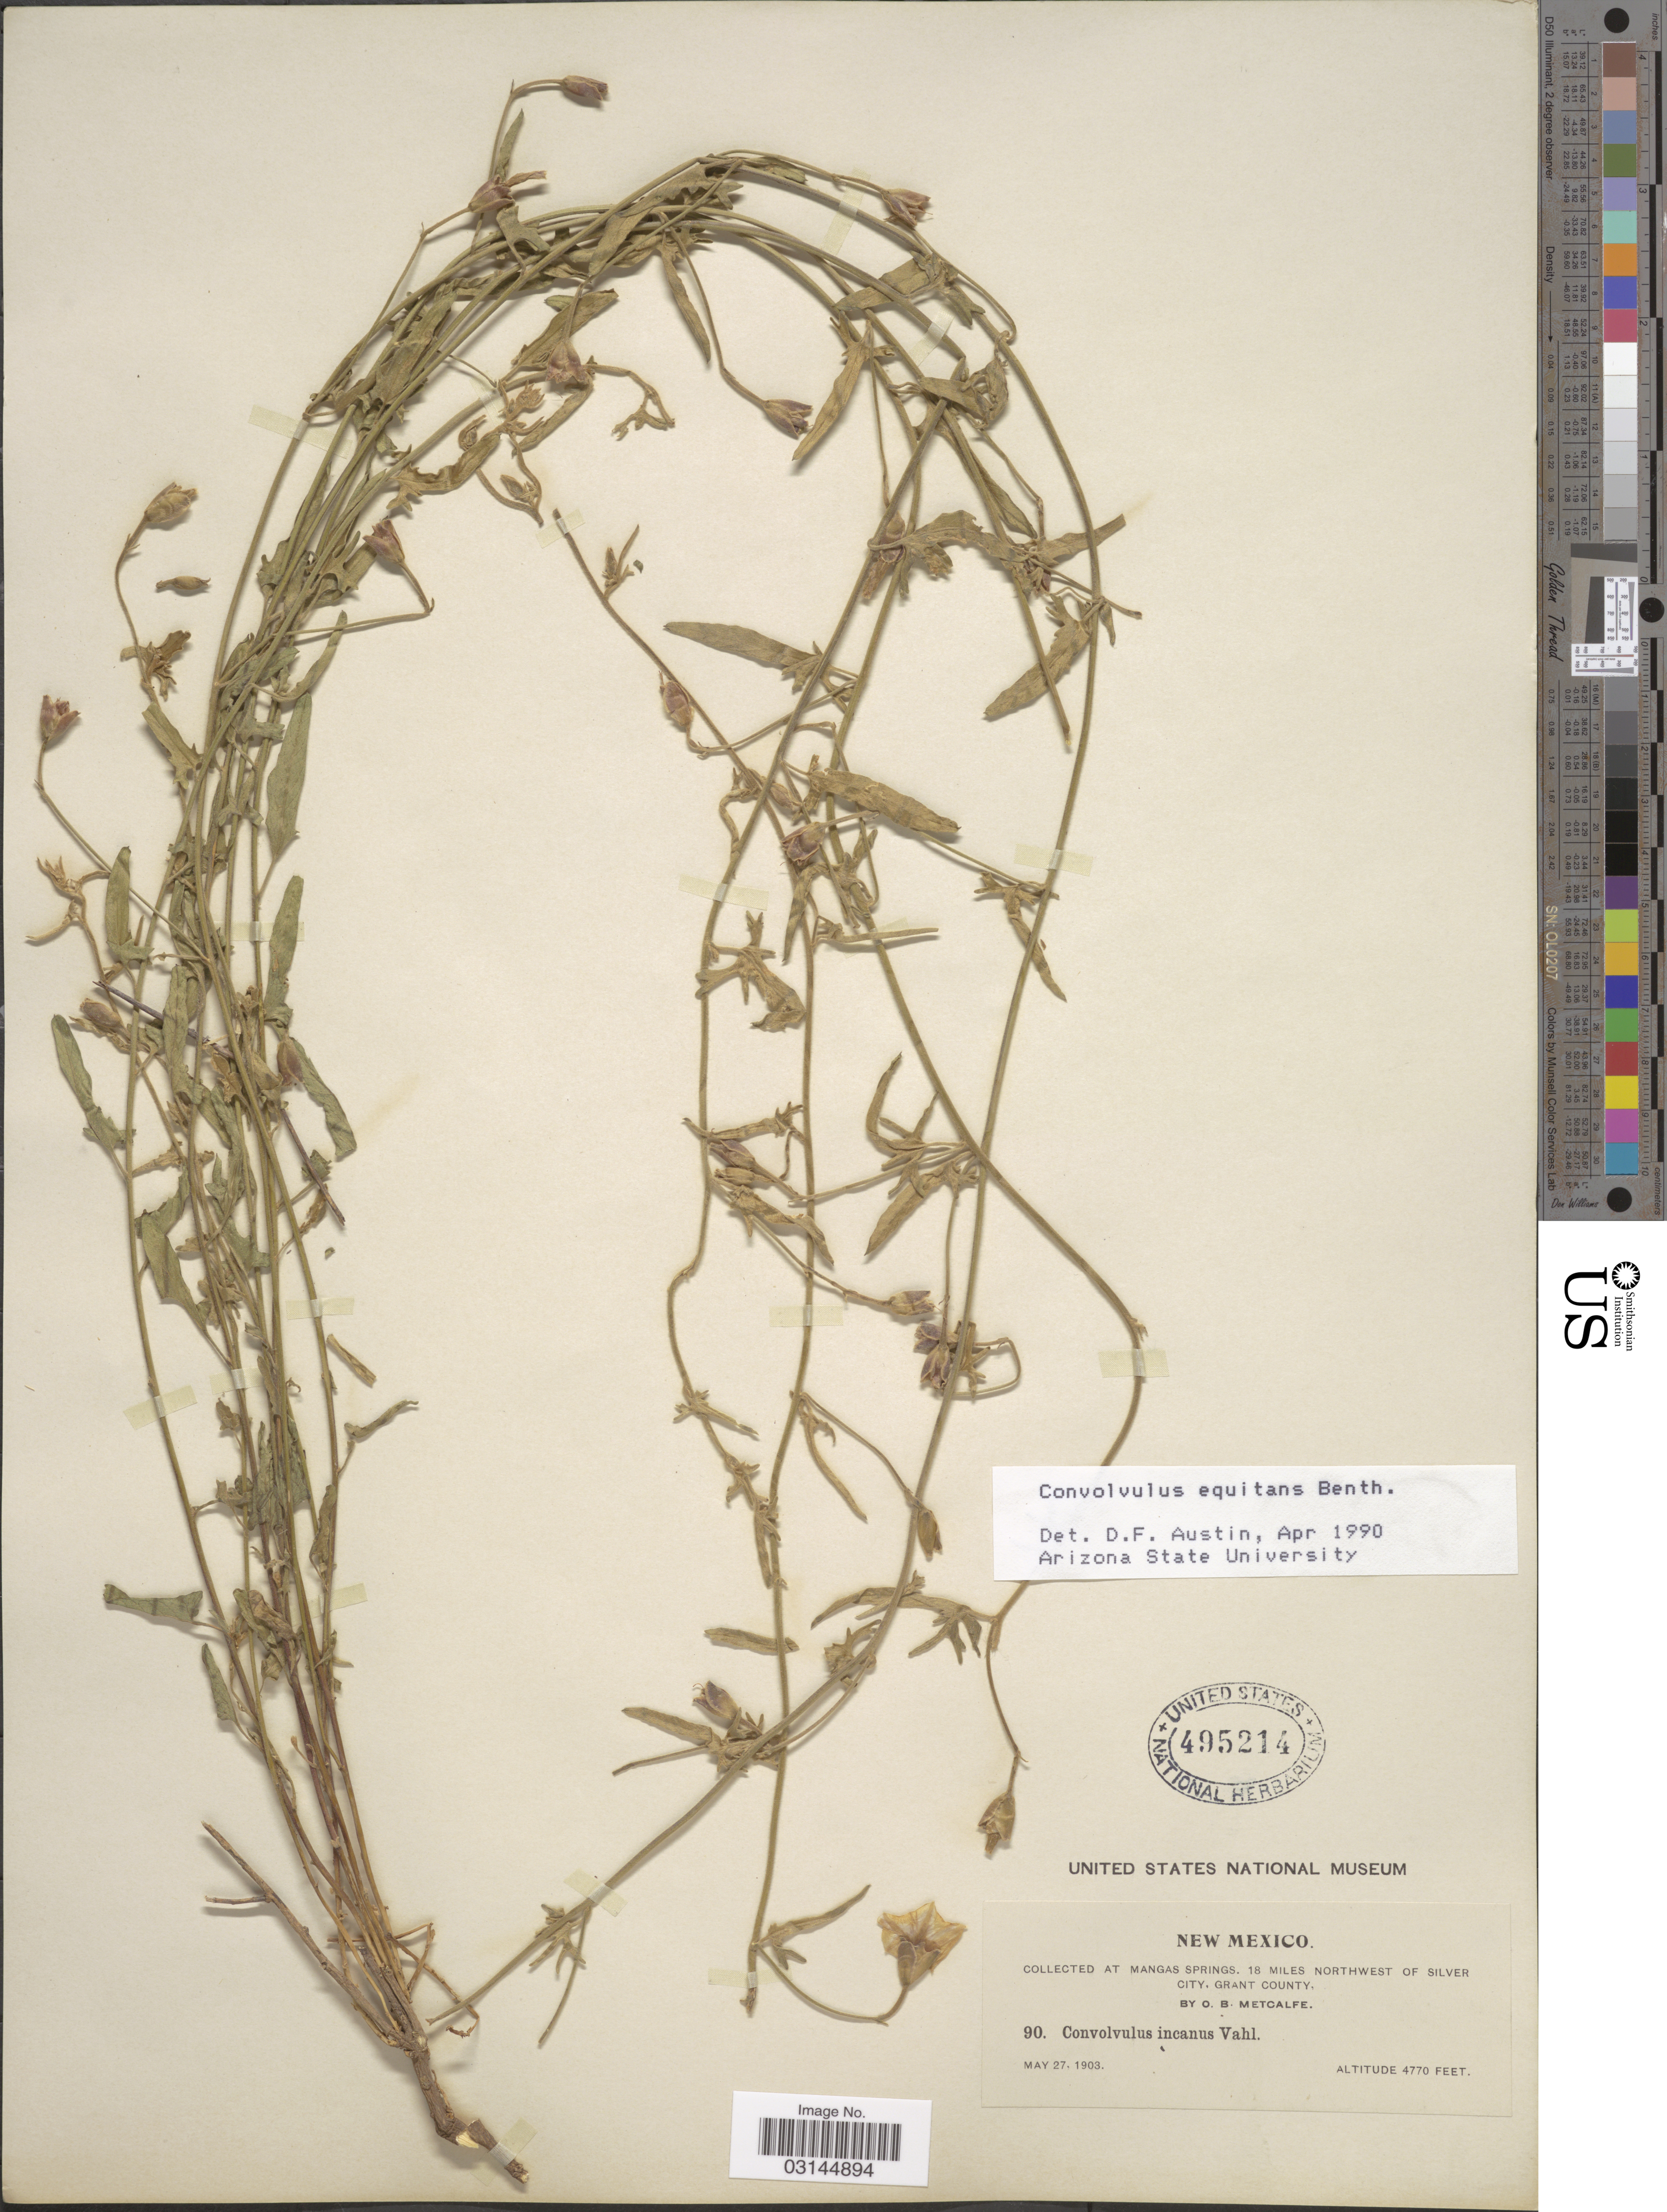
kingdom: Plantae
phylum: Tracheophyta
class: Magnoliopsida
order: Solanales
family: Convolvulaceae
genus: Convolvulus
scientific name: Convolvulus equitans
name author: Benth.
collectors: O. B. Metcalfe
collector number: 90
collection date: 1903-05-27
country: United States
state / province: New Mexico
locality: At Mangas Springs. 18 miles northwest of Silver City, Grant County.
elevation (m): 1454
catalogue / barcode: US 495214